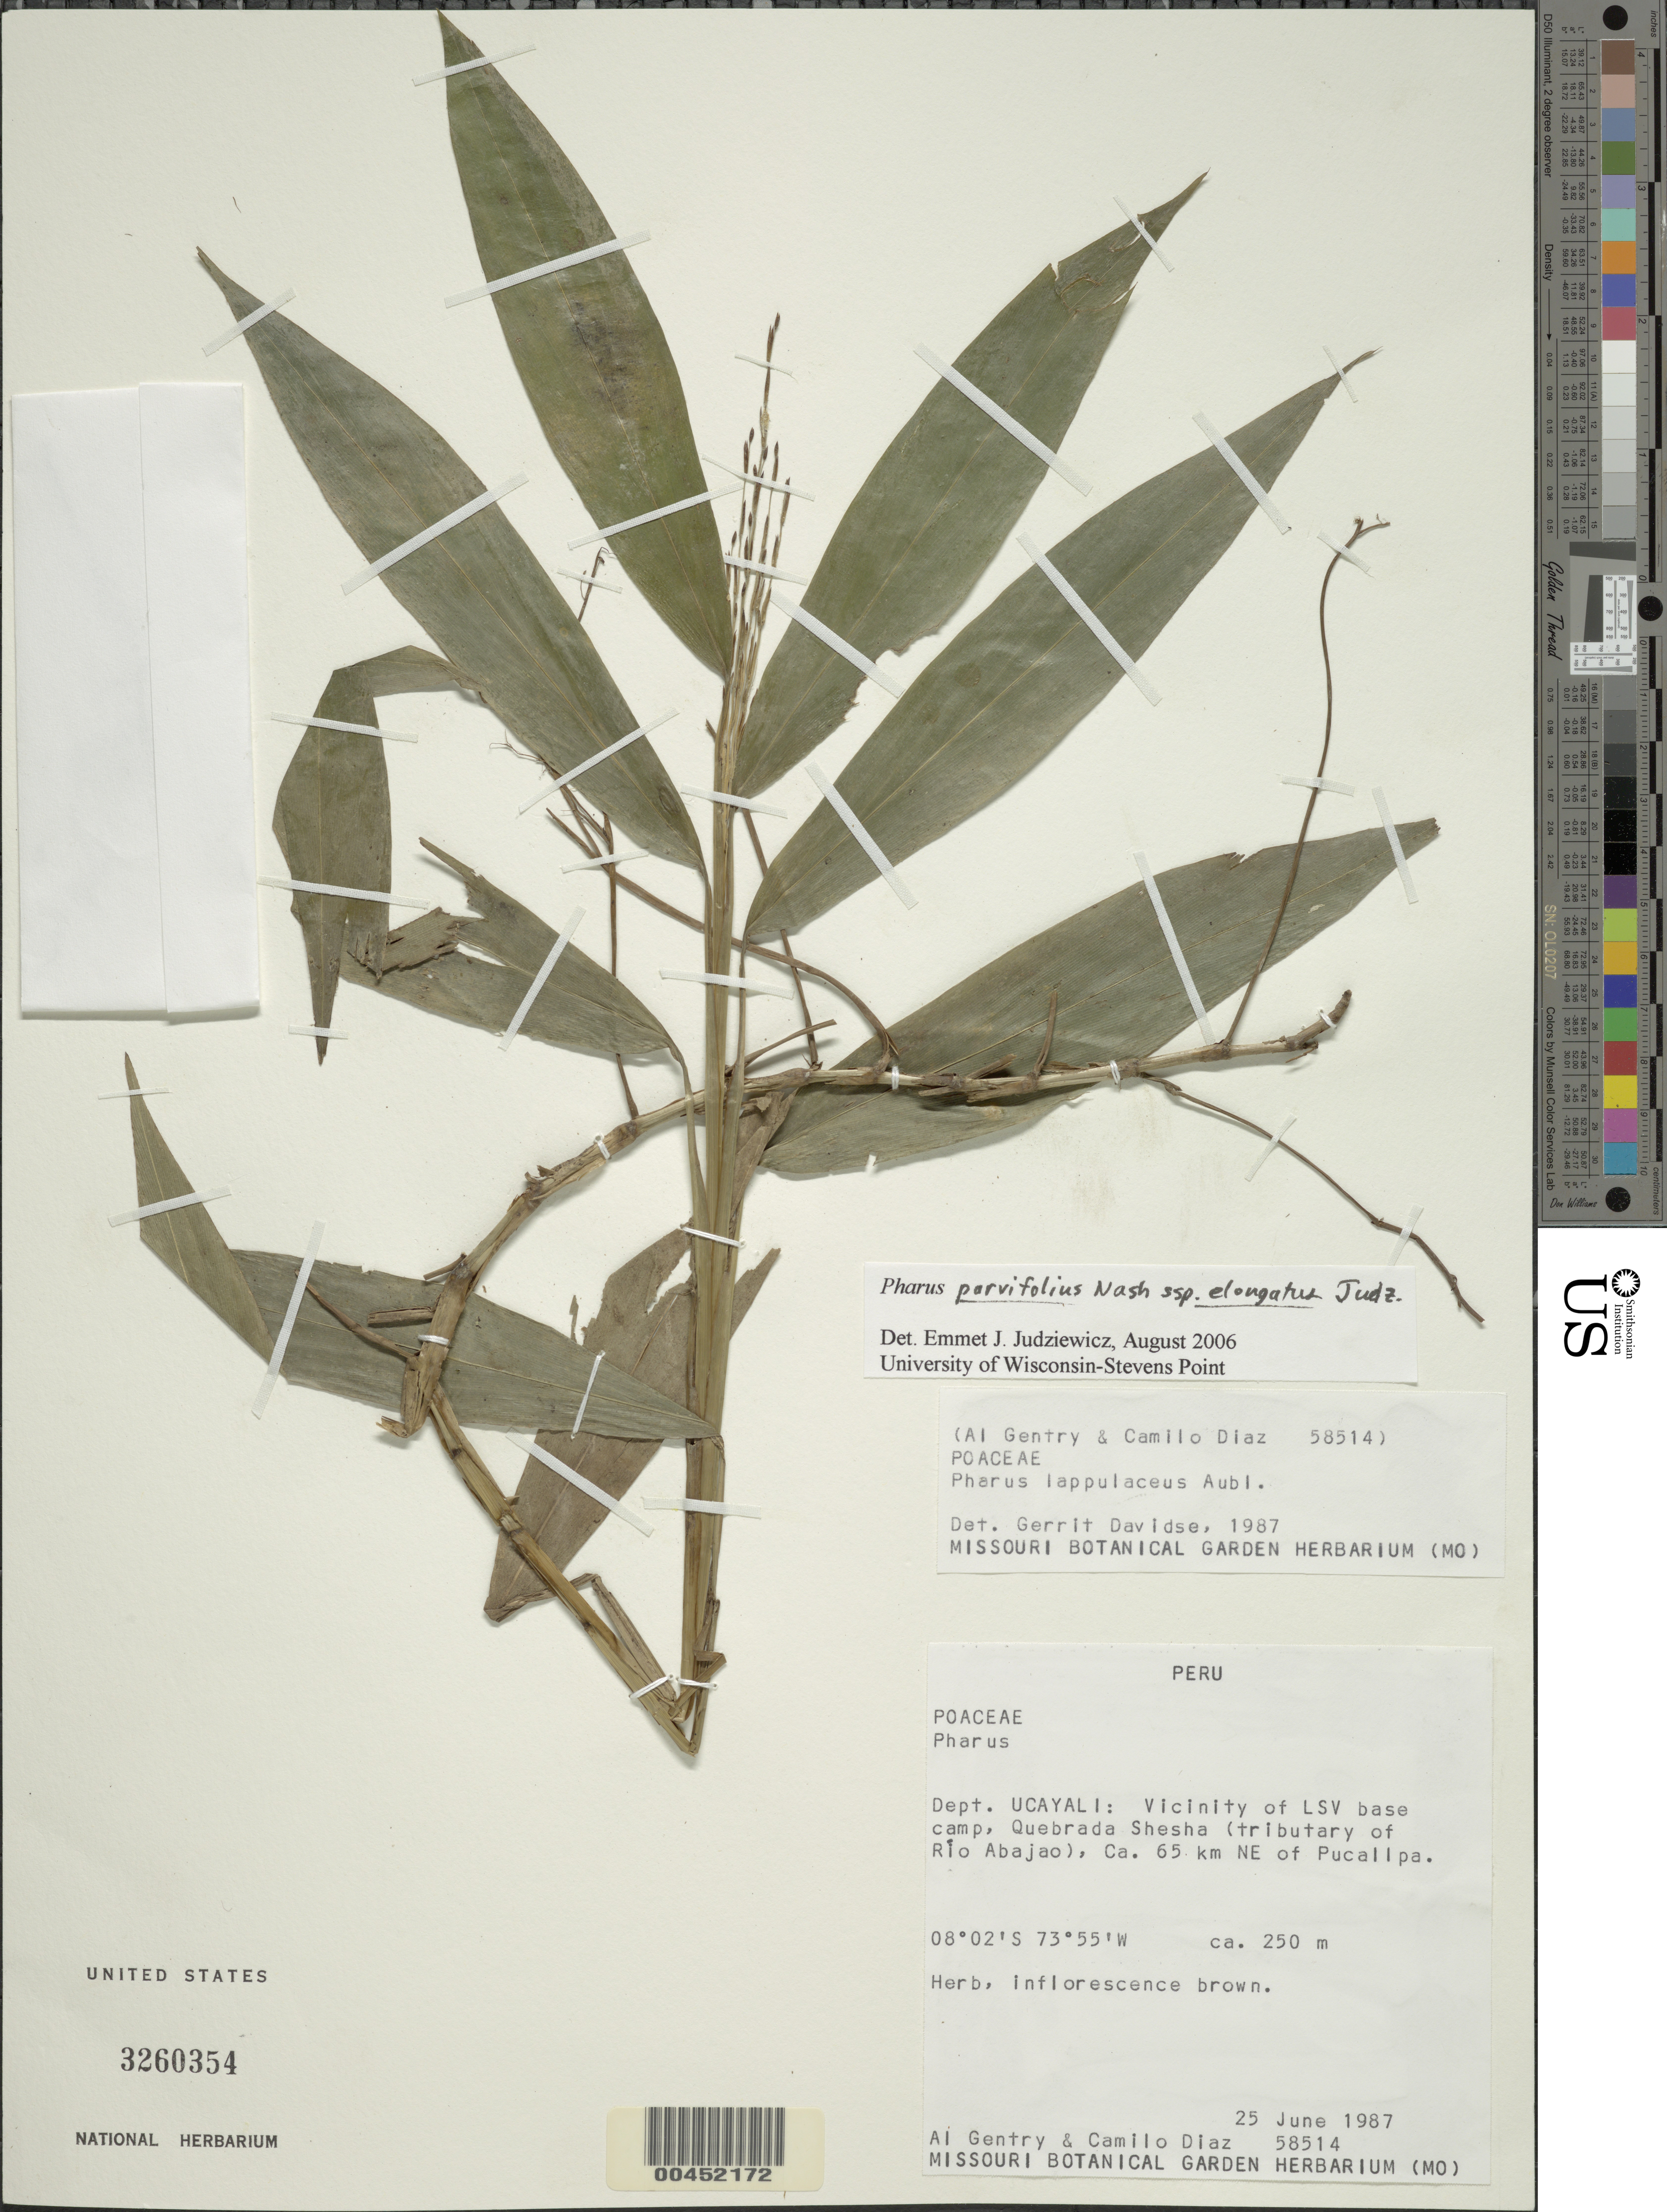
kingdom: Plantae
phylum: Tracheophyta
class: Liliopsida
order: Poales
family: Poaceae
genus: Pharus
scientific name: Pharus parvifolius subsp. elongatus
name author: Judz.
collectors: A. H. Gentry & C. Díaz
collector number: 58514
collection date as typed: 25 Jun 1987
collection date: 1987-06-25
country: Peru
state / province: Ucayali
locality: Ucayali Dept., vicinity of lSV base camp, Quebrada Shesha (tributary of Río Abajao), ca. 65 km NE of Pucallpa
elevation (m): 250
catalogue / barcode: US 3260354